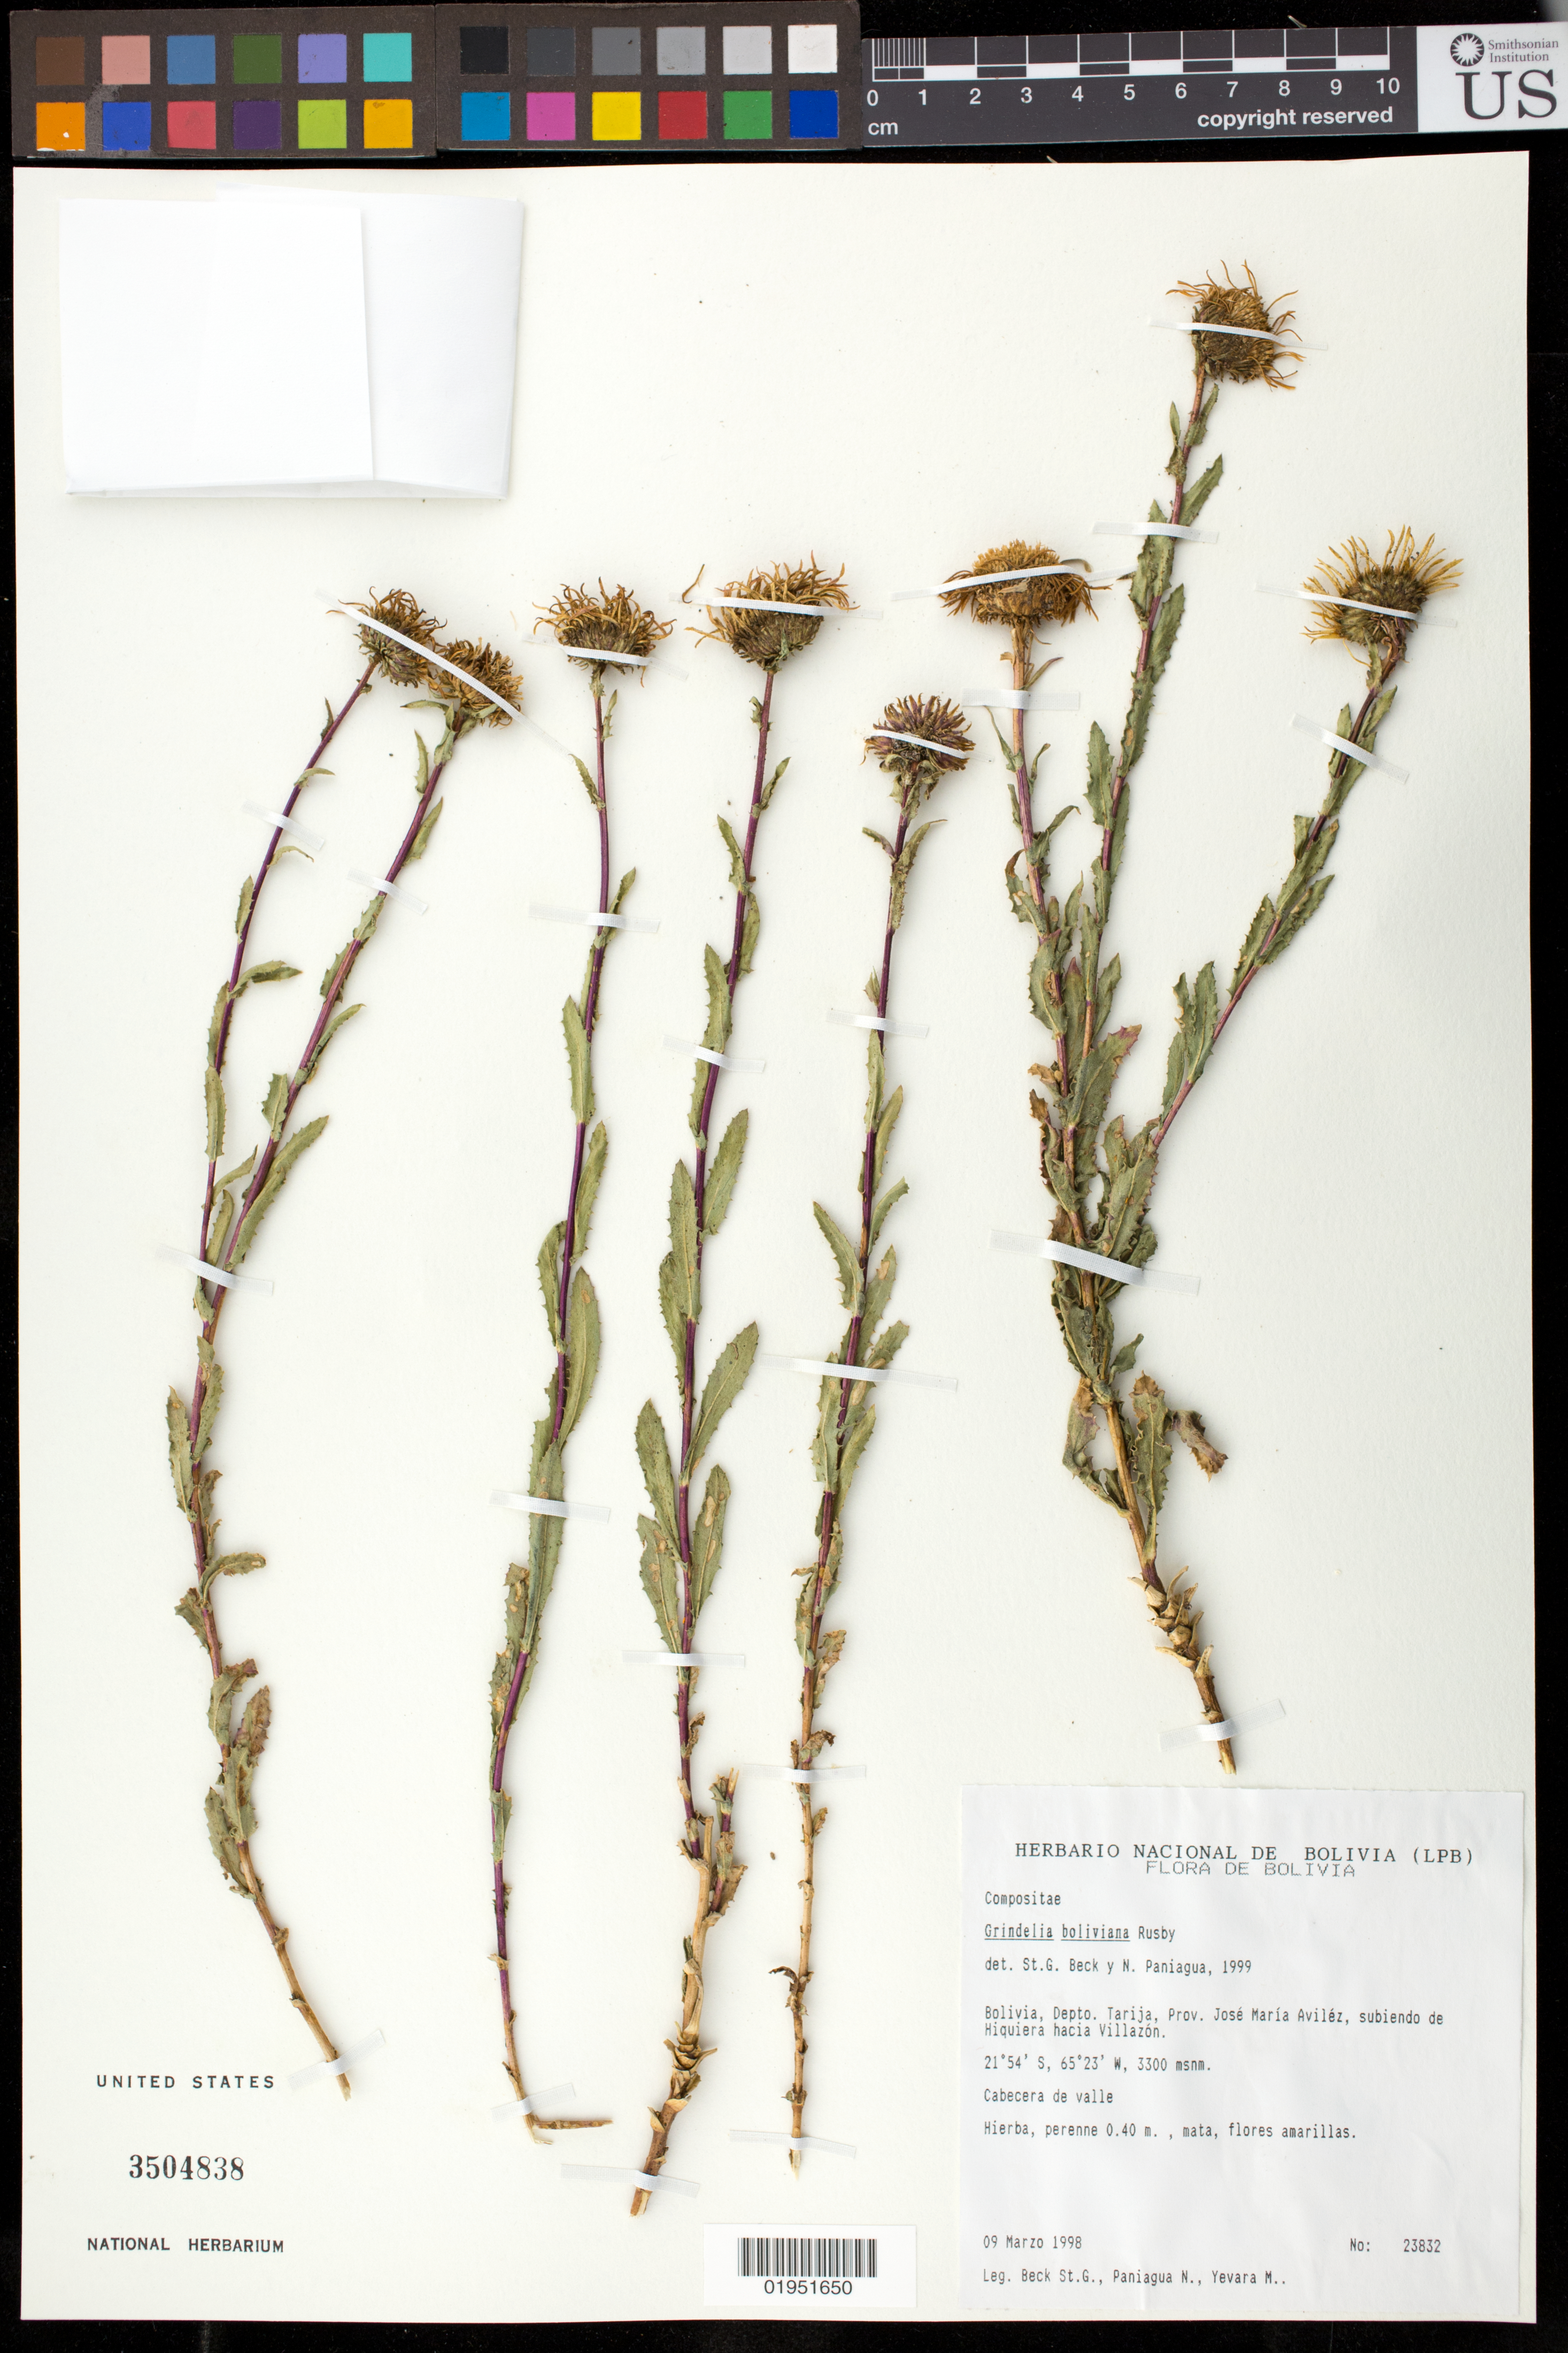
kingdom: Plantae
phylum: Tracheophyta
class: Magnoliopsida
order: Asterales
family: Asteraceae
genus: Grindelia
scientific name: Grindelia boliviana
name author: Rusby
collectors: S. G. Beck, N. Paniagua & M. Yevara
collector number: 23832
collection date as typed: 9 Mar 1998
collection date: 1998-03-09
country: Bolivia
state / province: Tarija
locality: Prov. Jose Maria Avilez. subiendo de Hiquiera hacia Villazon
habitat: Cabecera de valle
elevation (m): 3300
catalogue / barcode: US 3504838